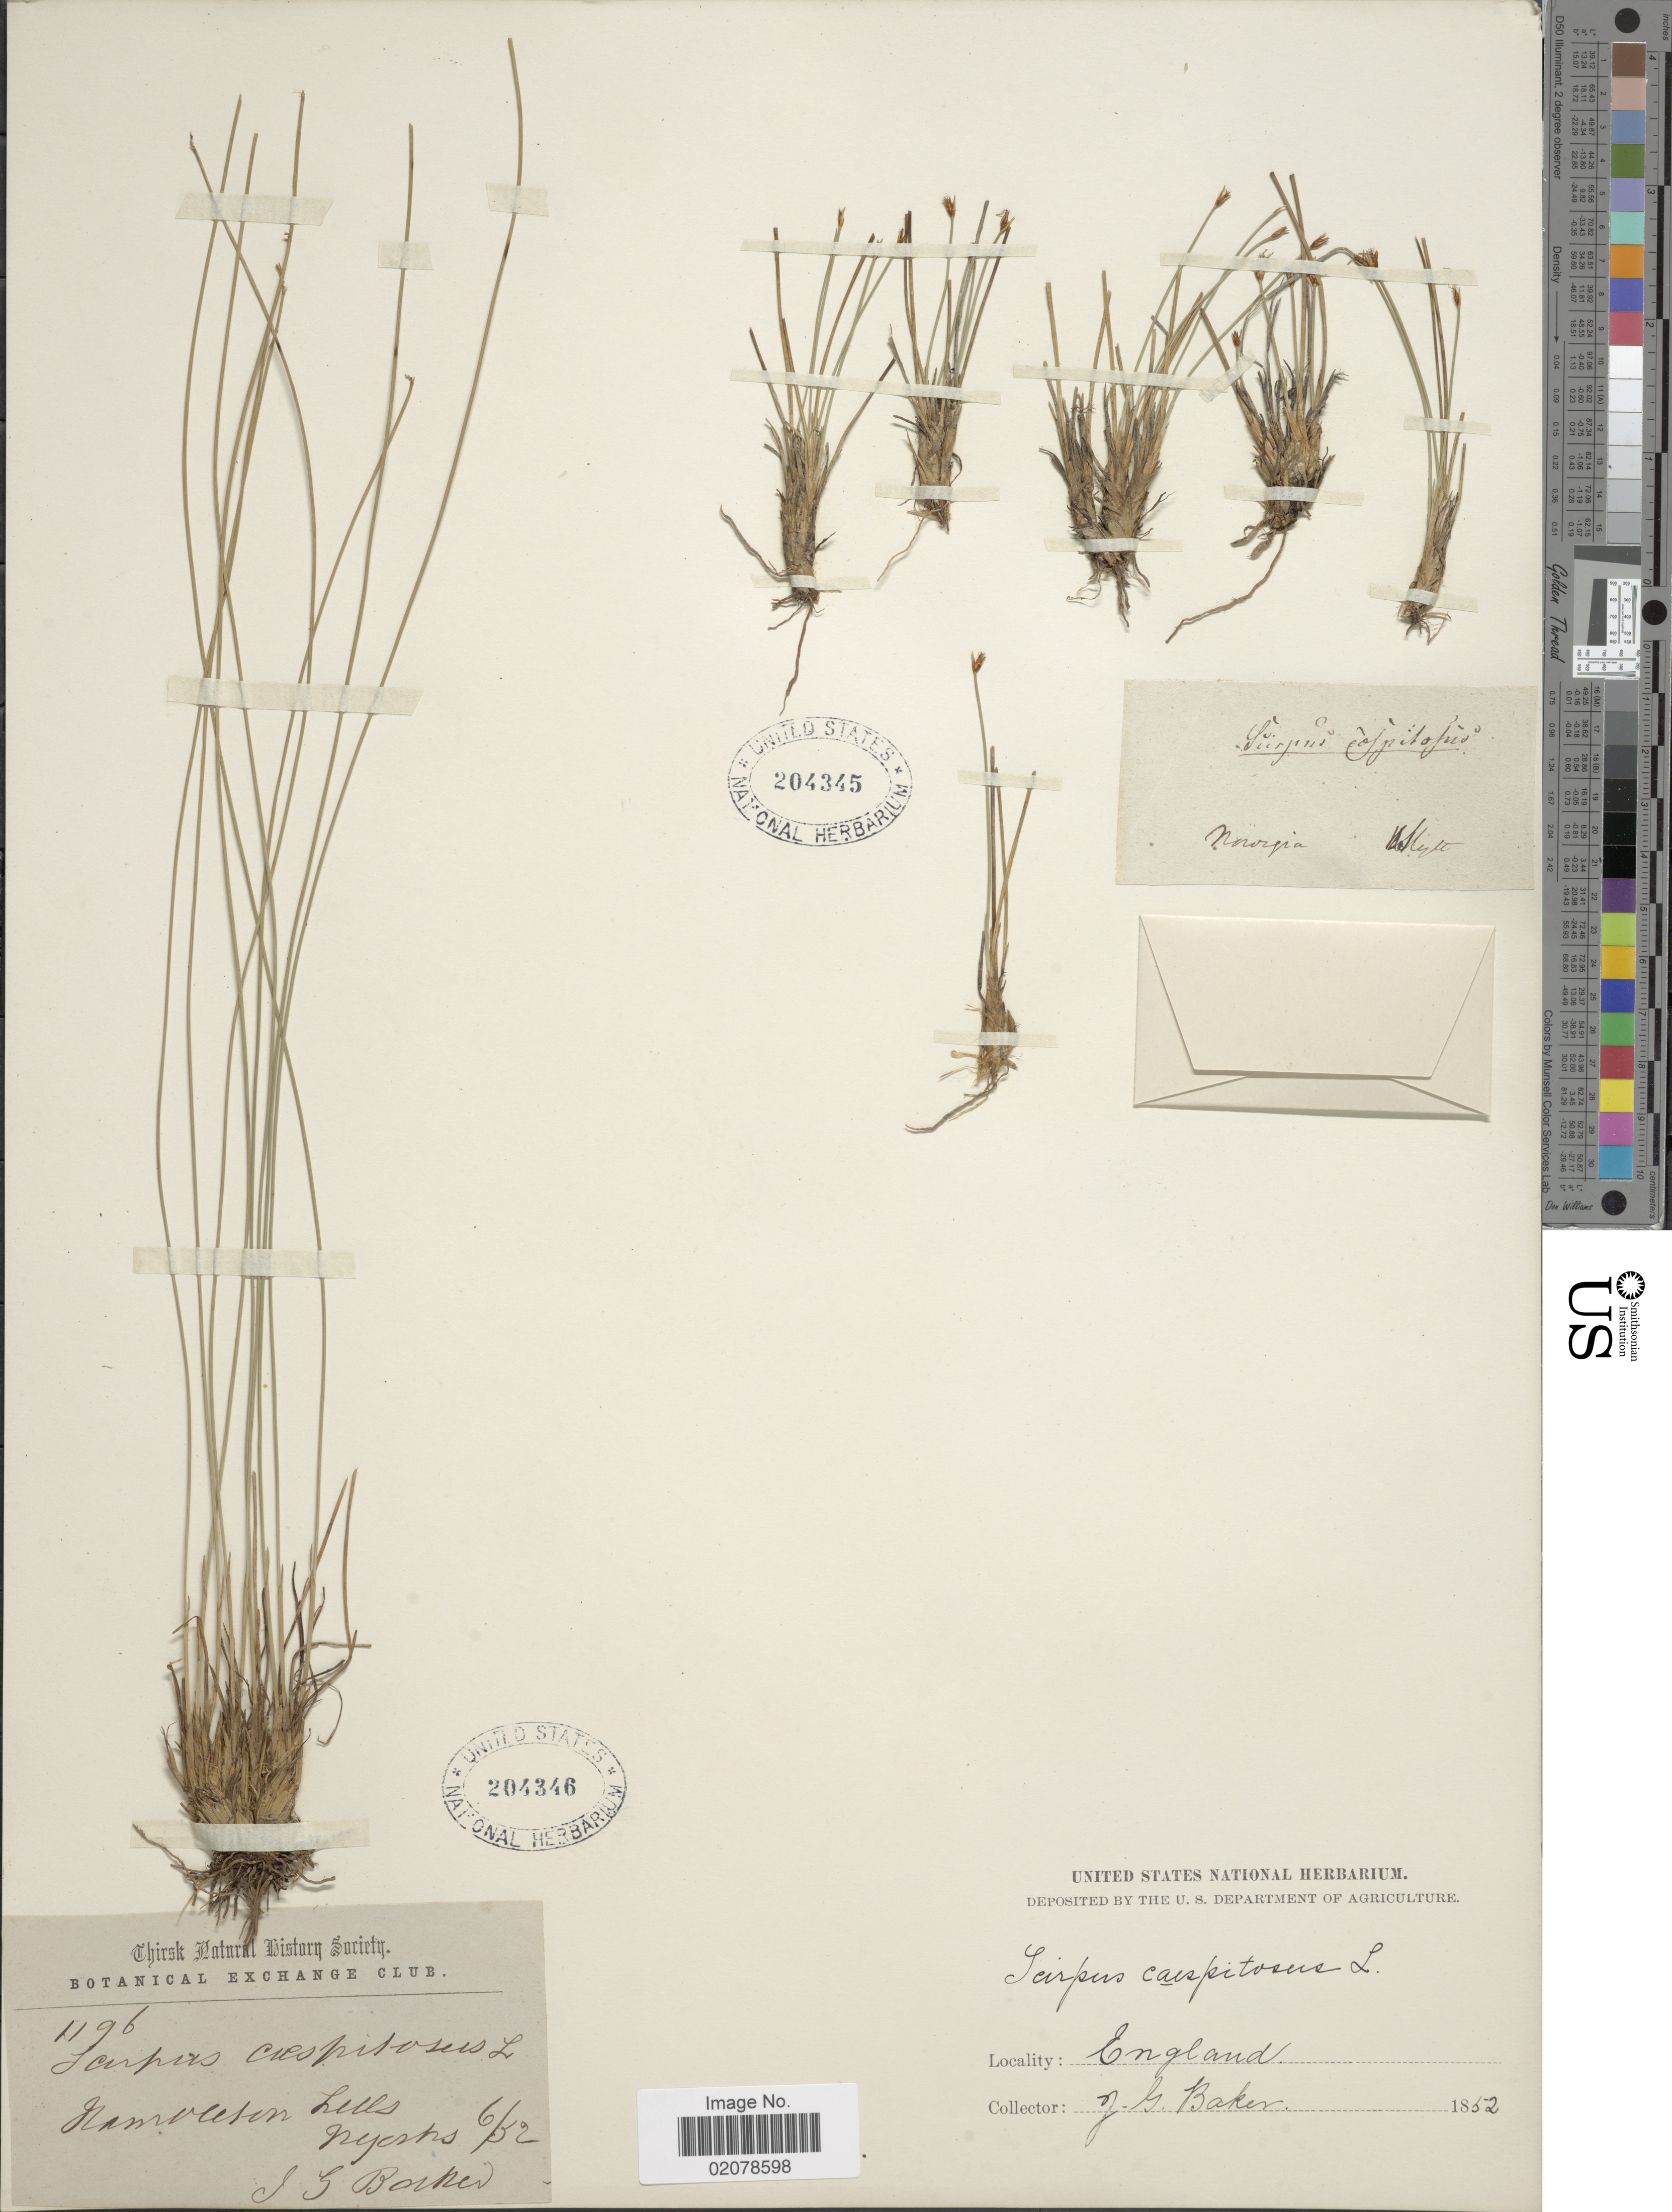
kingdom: Plantae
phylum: Tracheophyta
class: Liliopsida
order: Poales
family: Cyperaceae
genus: Trichophorum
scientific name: Trichophorum cespitosum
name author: (L.) Hartm.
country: Norway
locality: Norvegia.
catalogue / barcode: US 204345-2